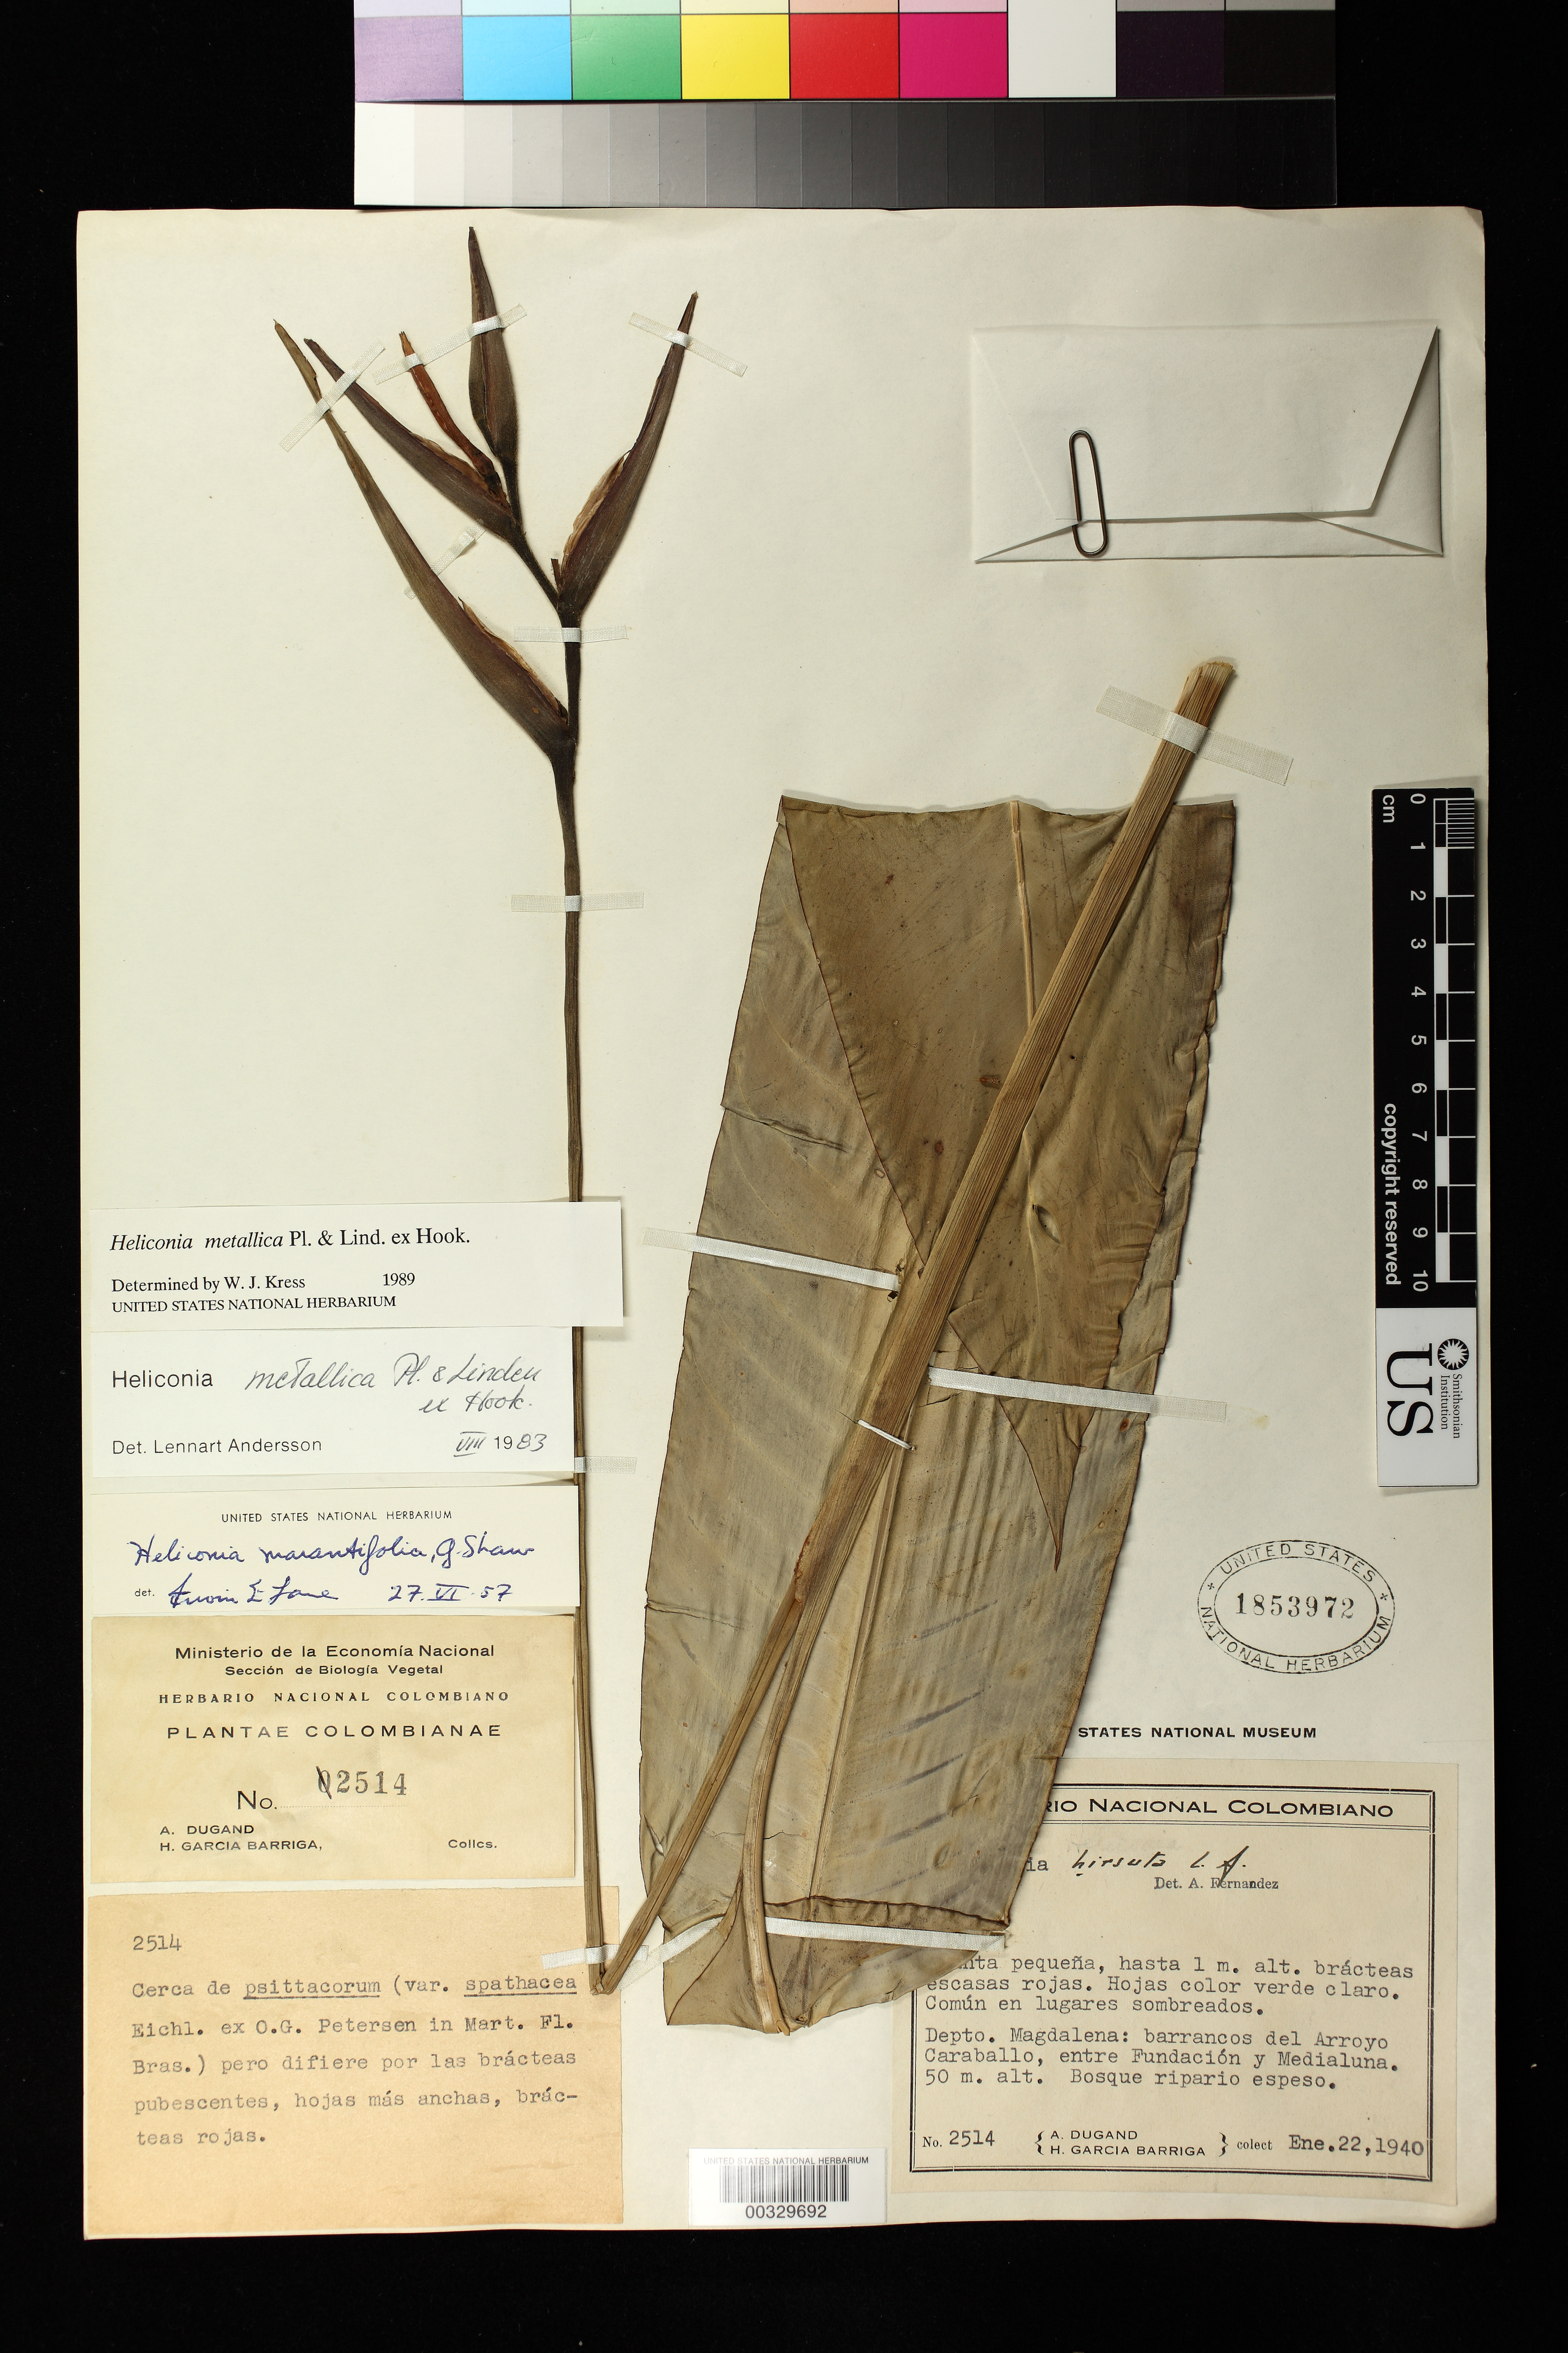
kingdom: Plantae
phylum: Tracheophyta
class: Liliopsida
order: Zingiberales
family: Heliconiaceae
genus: Heliconia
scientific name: Heliconia metallica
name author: Planch. & Linden ex Hook.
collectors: A. Dugand G. & H. García Barriga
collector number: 2514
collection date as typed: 22 Jan 1940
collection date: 1940-01-22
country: Colombia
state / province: Magdalena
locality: Barrancos del Arroyo caraballo, between fundacion and medialuna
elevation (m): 50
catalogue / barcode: US 1853972